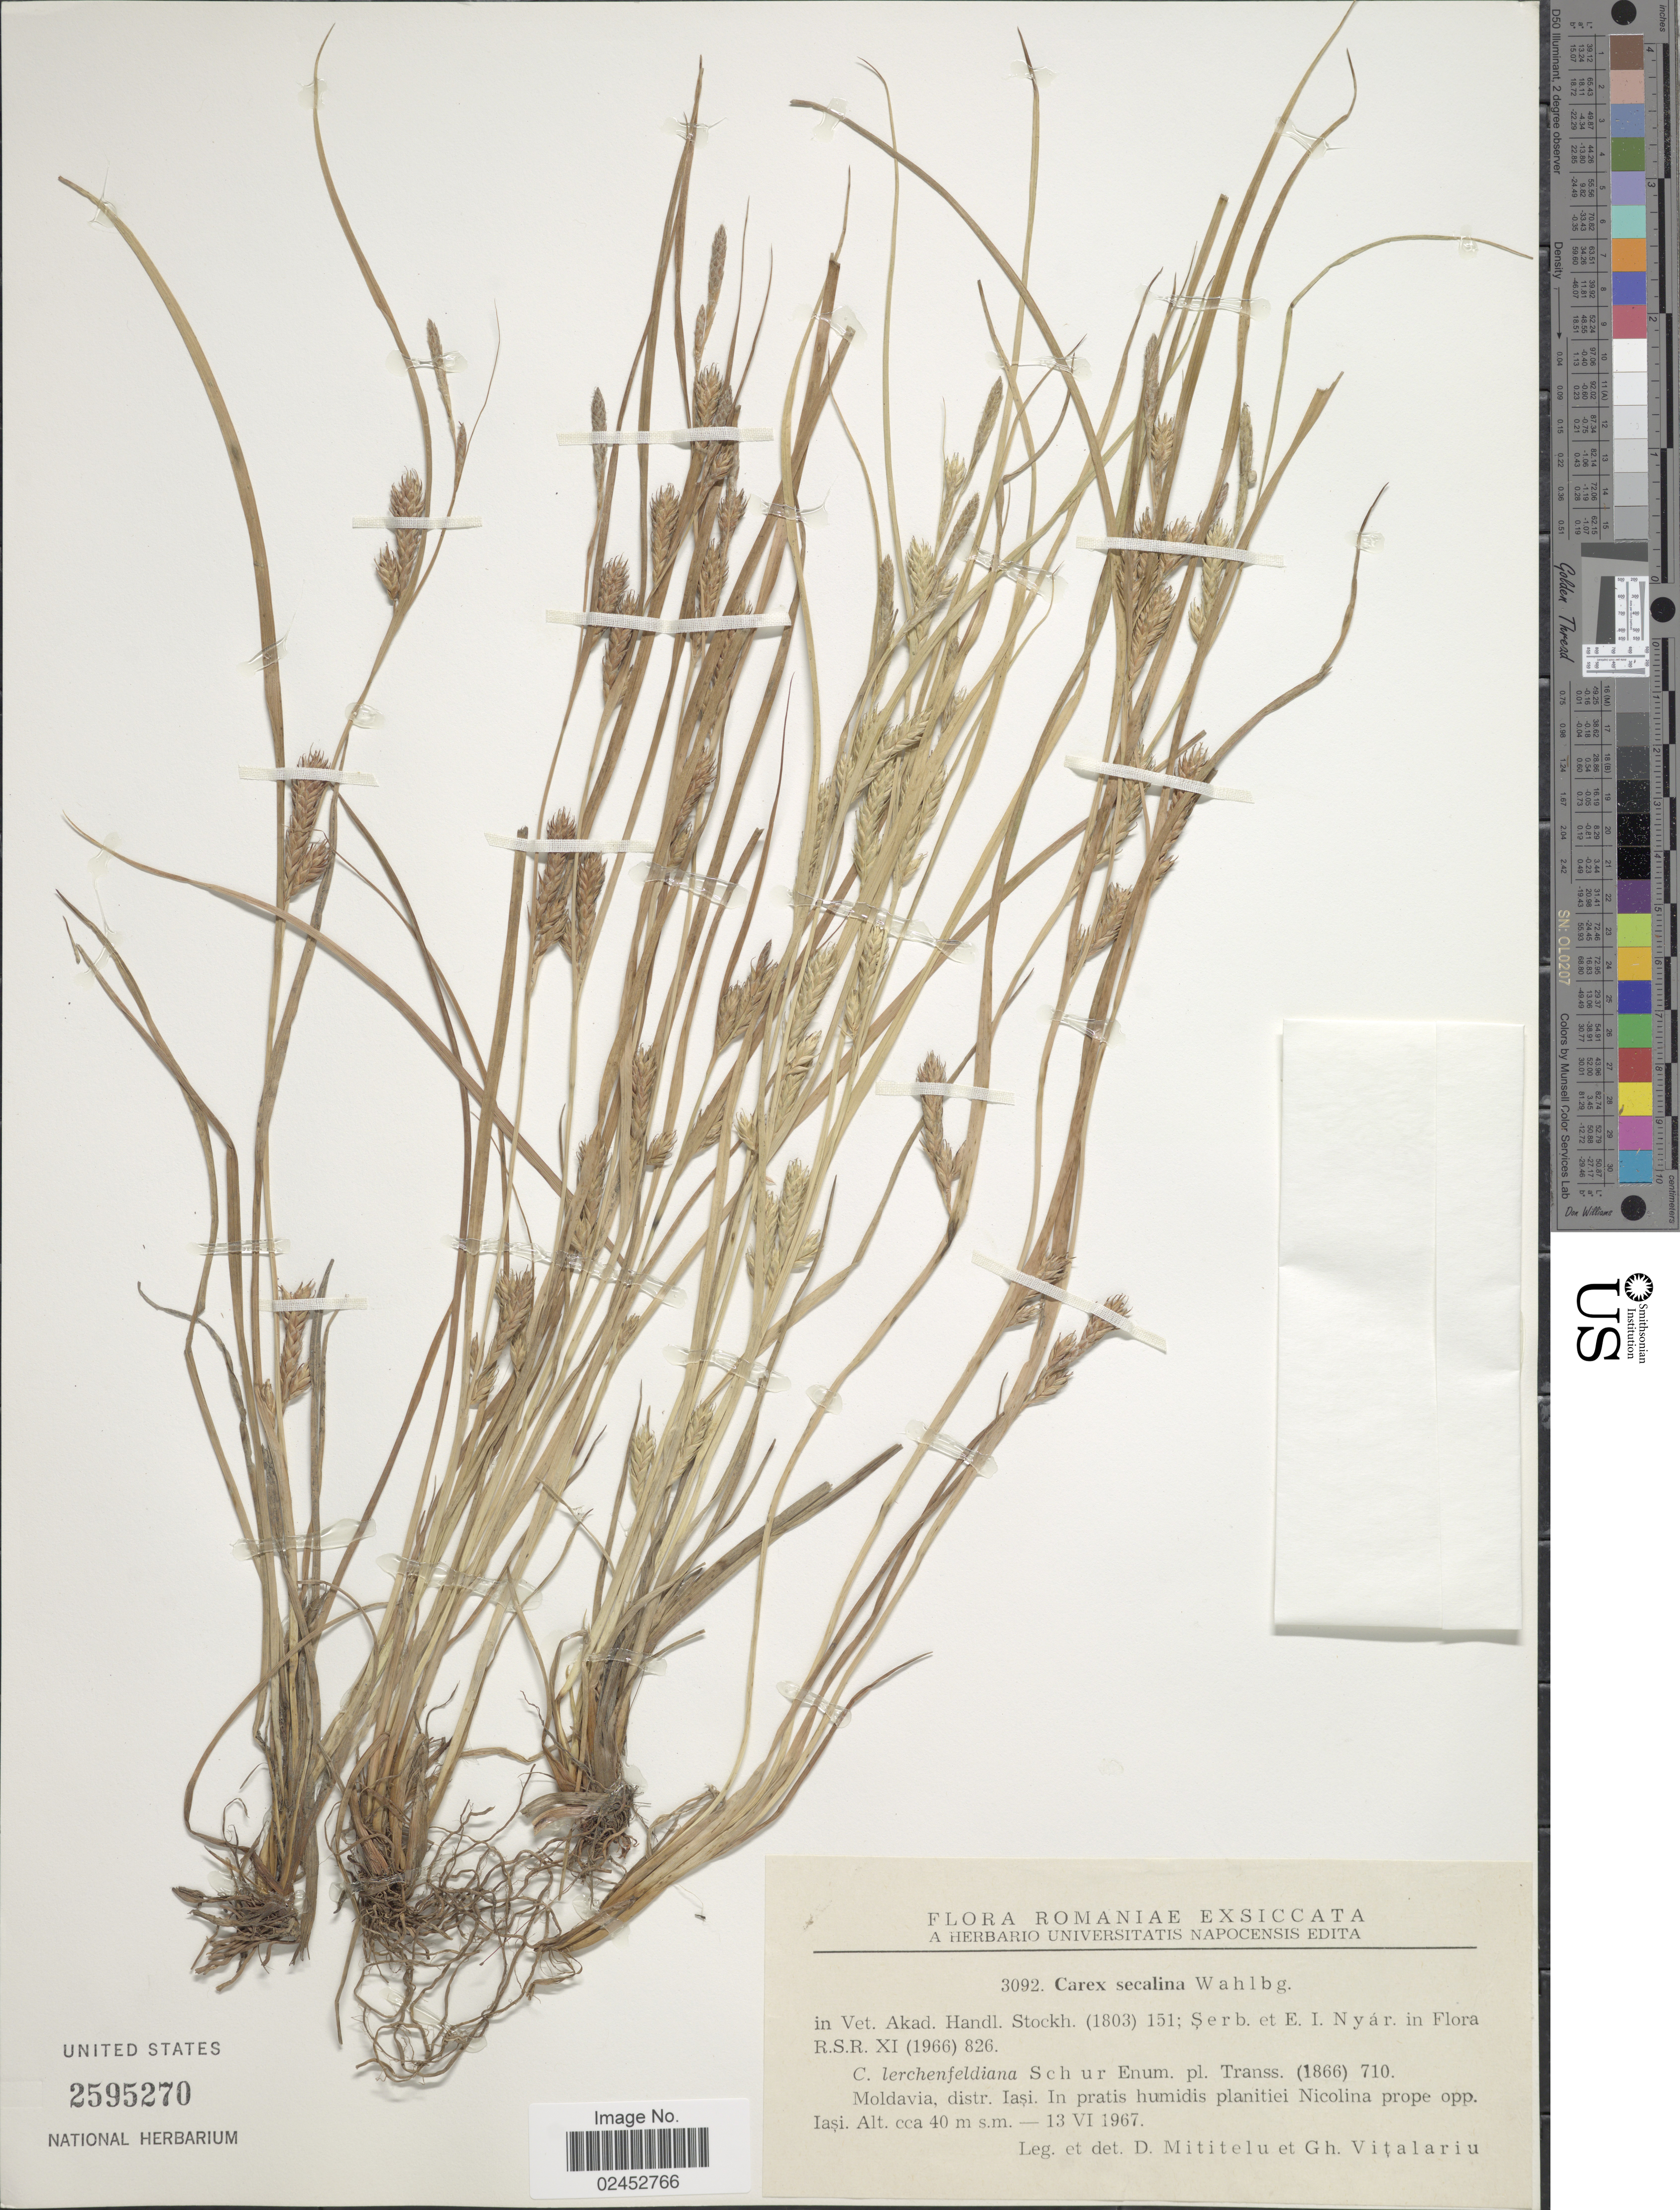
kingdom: Plantae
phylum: Tracheophyta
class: Liliopsida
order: Poales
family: Cyperaceae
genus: Carex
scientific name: Carex secalina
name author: Willd. ex Wahlenb.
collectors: D. Mititelu & G. Vitalariu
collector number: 3092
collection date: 1967-06-13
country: Romania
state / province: Iasi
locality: Romaniae, Moldavia, in pratis humidis planitiei Nicolina prope opp. Iasi.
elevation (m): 40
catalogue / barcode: US 2595270